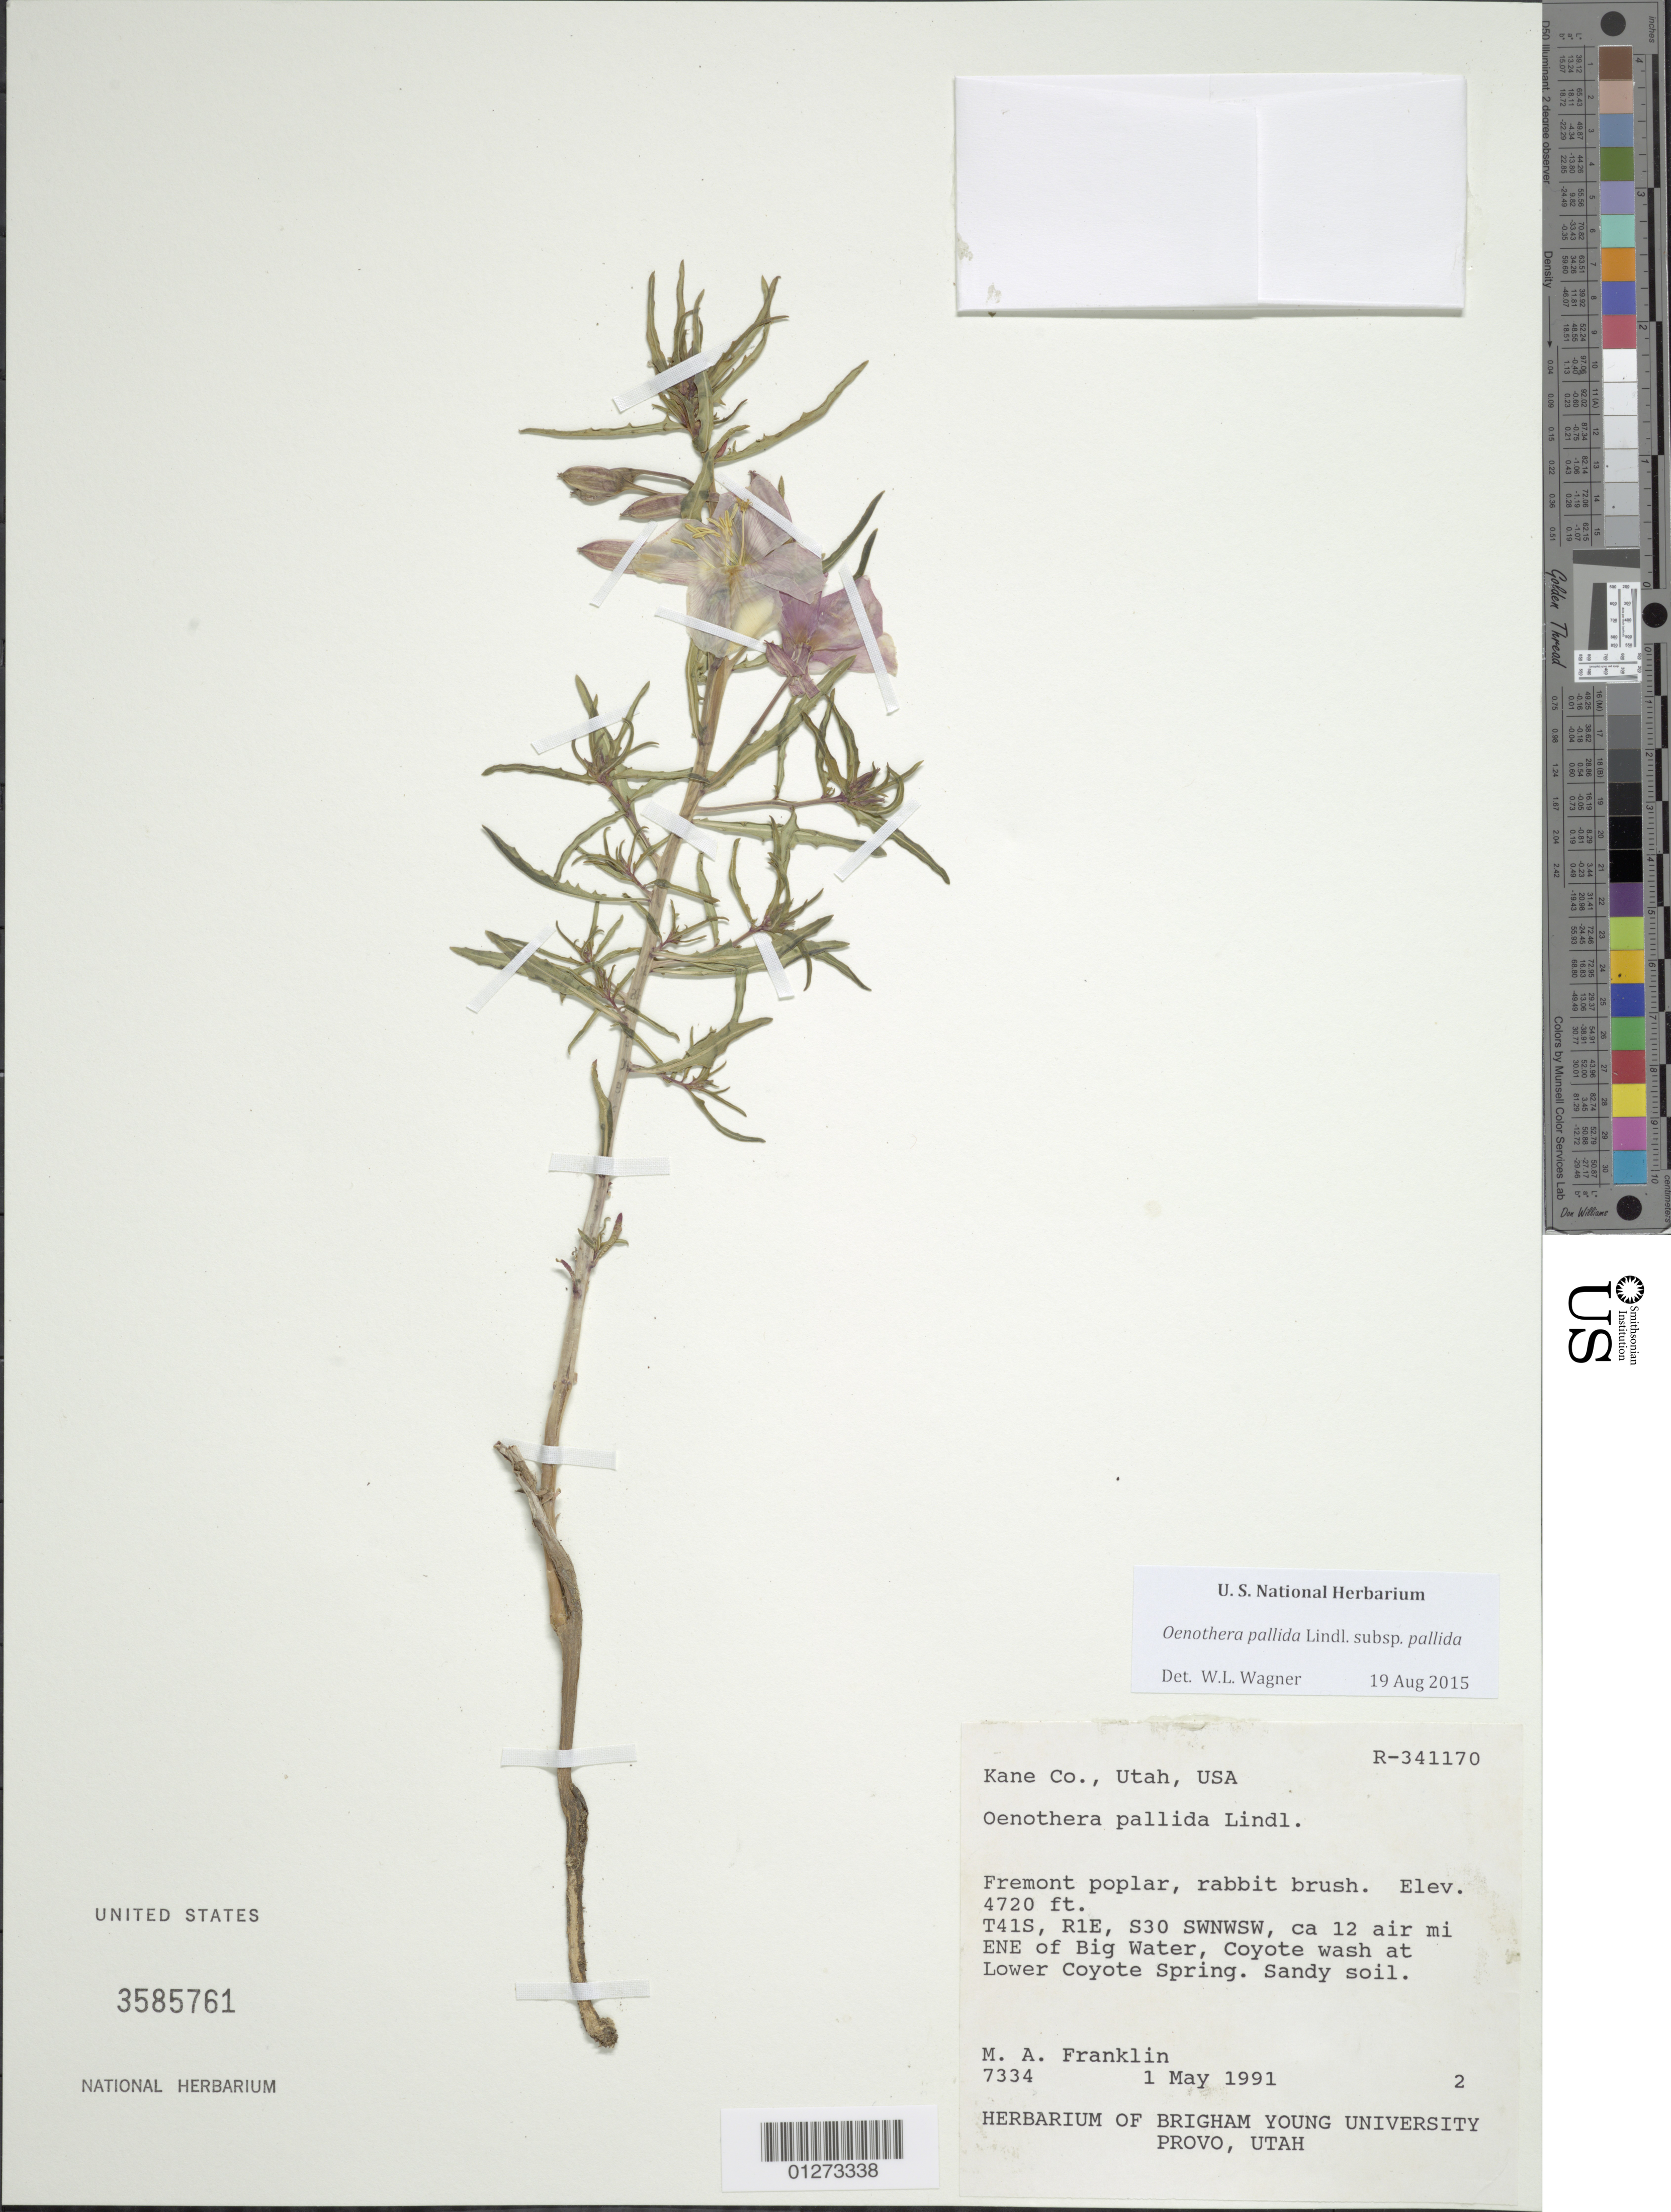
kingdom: Plantae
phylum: Tracheophyta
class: Magnoliopsida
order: Myrtales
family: Onagraceae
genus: Oenothera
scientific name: Oenothera pallida subsp. pallida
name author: Lindl.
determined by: Wagner, W. L., (BOT), Smithsonian Institution - National Museum of Natural History (UNITED STATES)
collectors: M. Franklin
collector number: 7334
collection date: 1991-05-01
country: United States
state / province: Utah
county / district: Kane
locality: T41S, R1E, S30 SWNWSW, Ca. 12 air miles ENE of Big Water, Coyote wash at Lower Coyote Spring.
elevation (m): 1439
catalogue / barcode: US 3585761